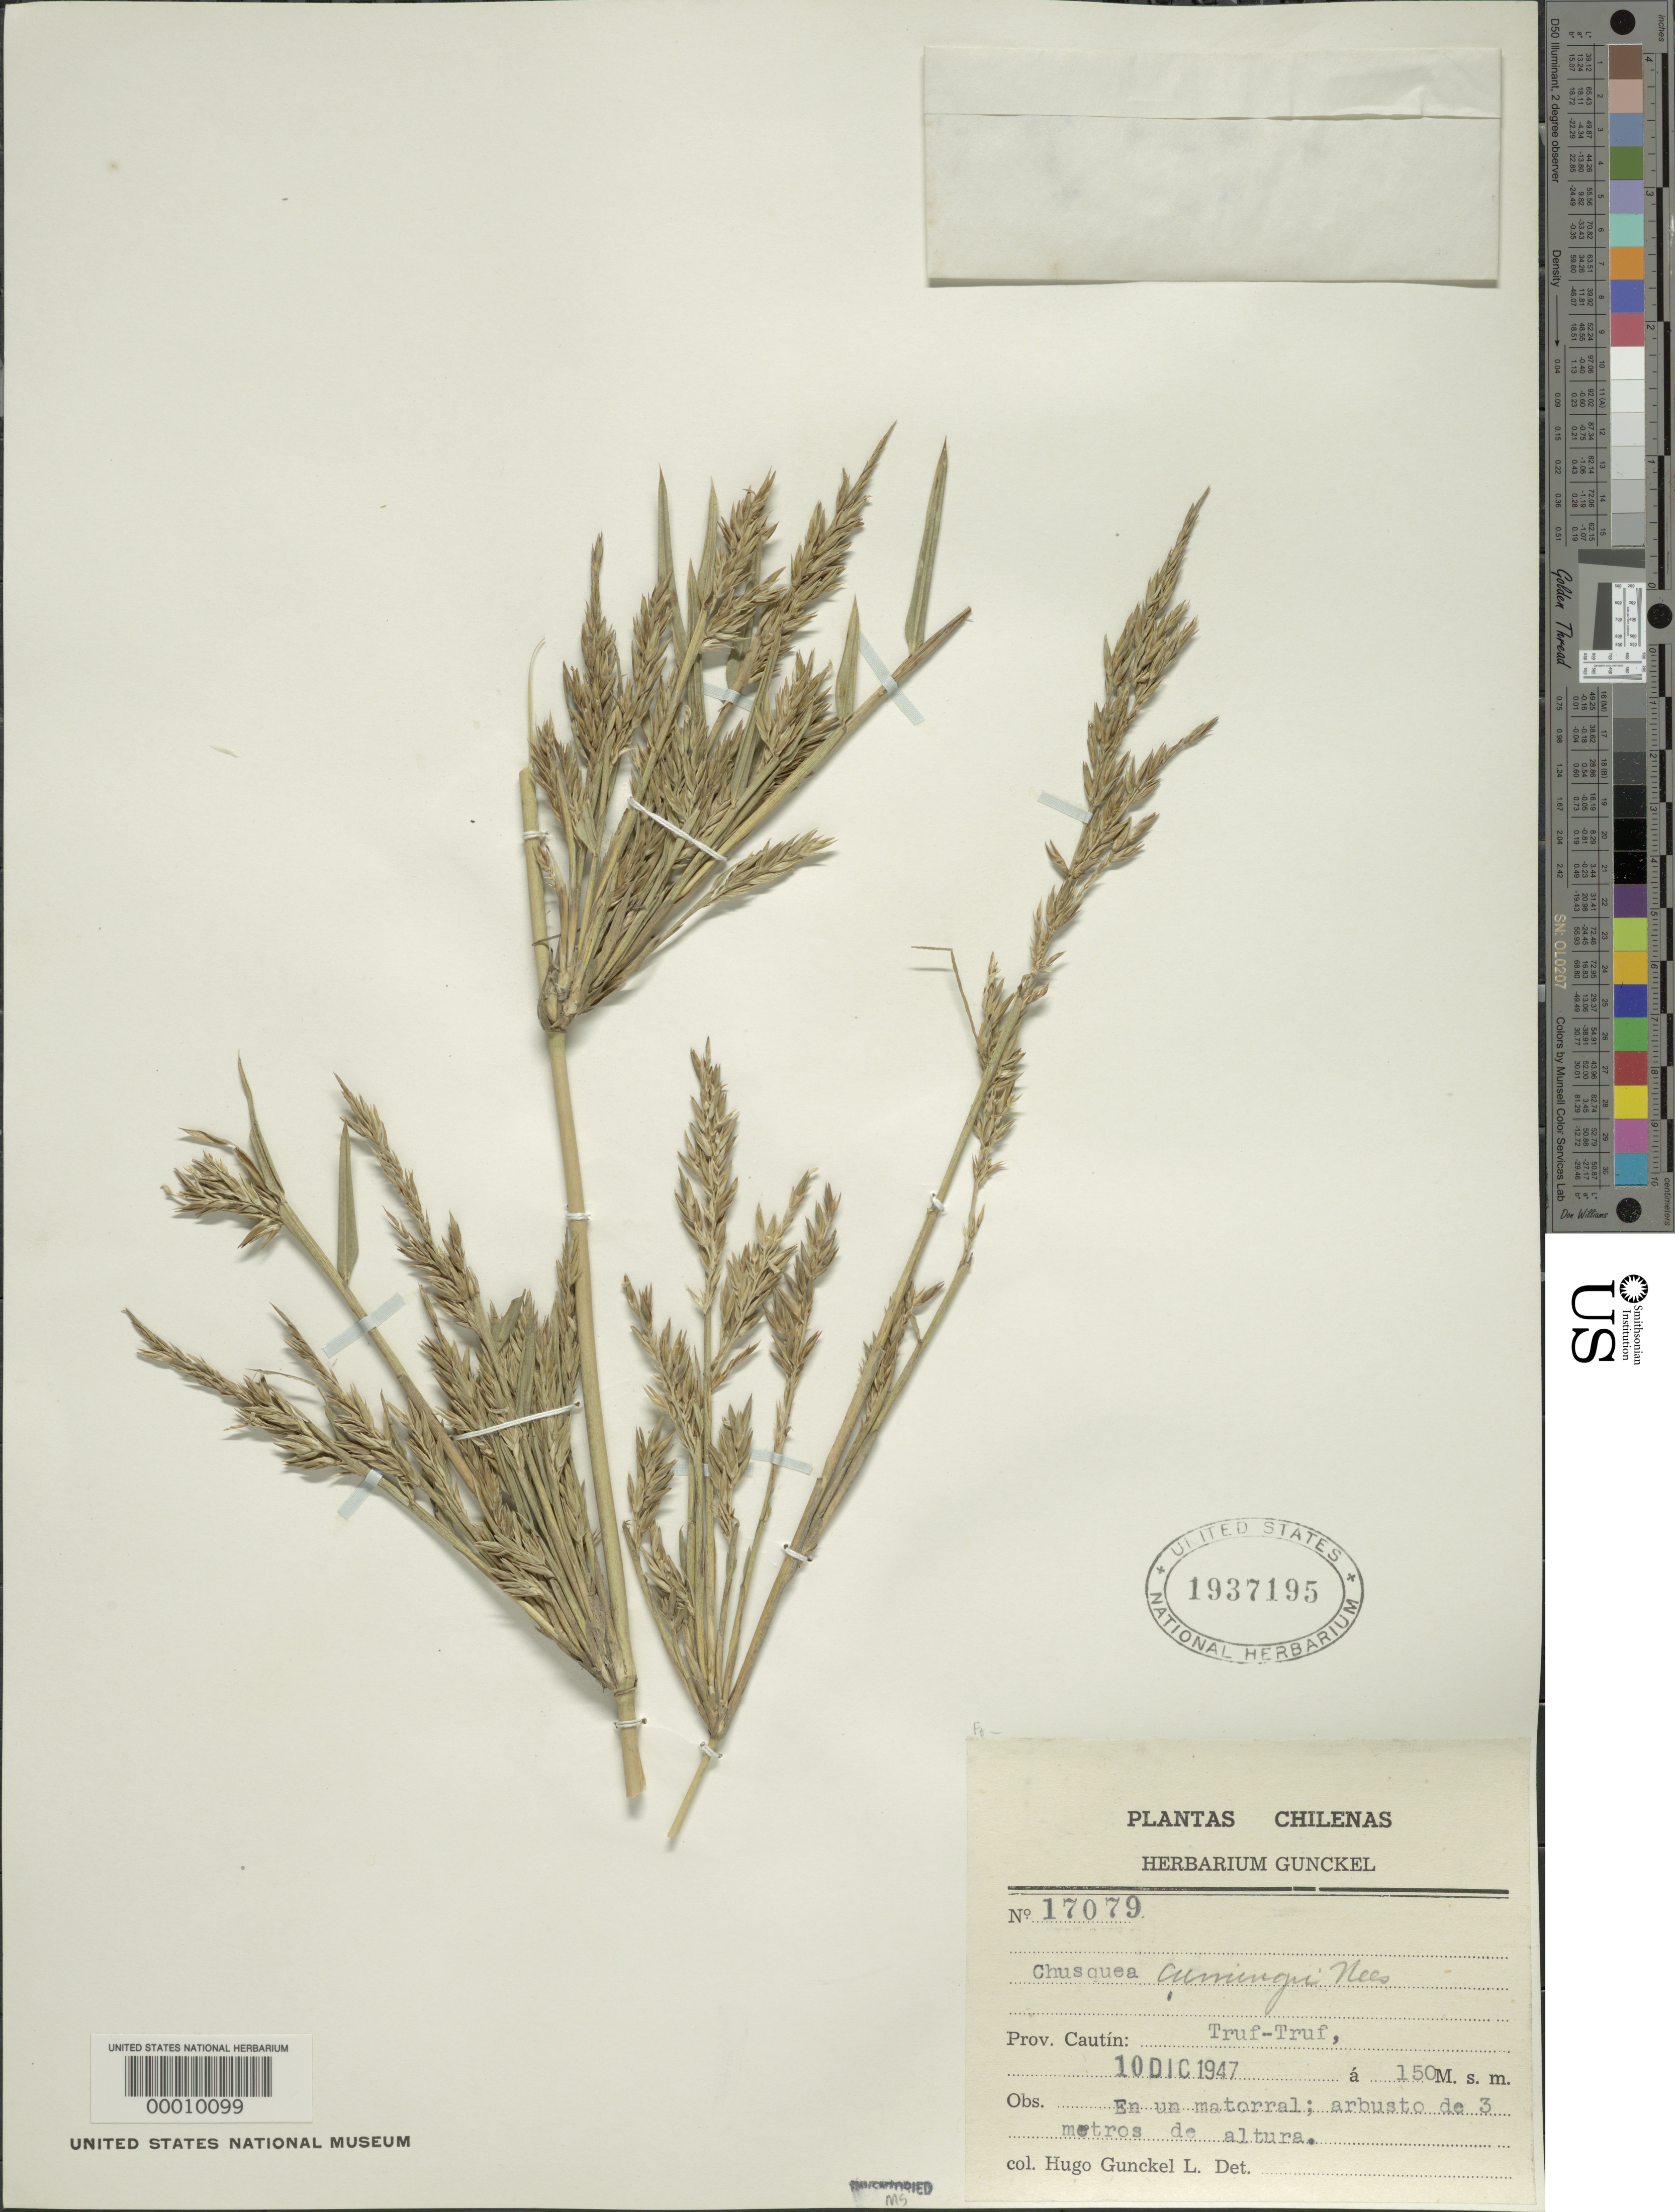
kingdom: Plantae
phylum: Tracheophyta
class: Liliopsida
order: Poales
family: Poaceae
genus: Chusquea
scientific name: Chusquea culeou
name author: É. Desv.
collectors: H. Gunckel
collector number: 17079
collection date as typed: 10 Dec 1947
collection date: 1947-12-10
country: Chile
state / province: Araucanía (IX)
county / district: Cautin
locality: Truf-truf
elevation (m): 150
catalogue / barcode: US 1937195